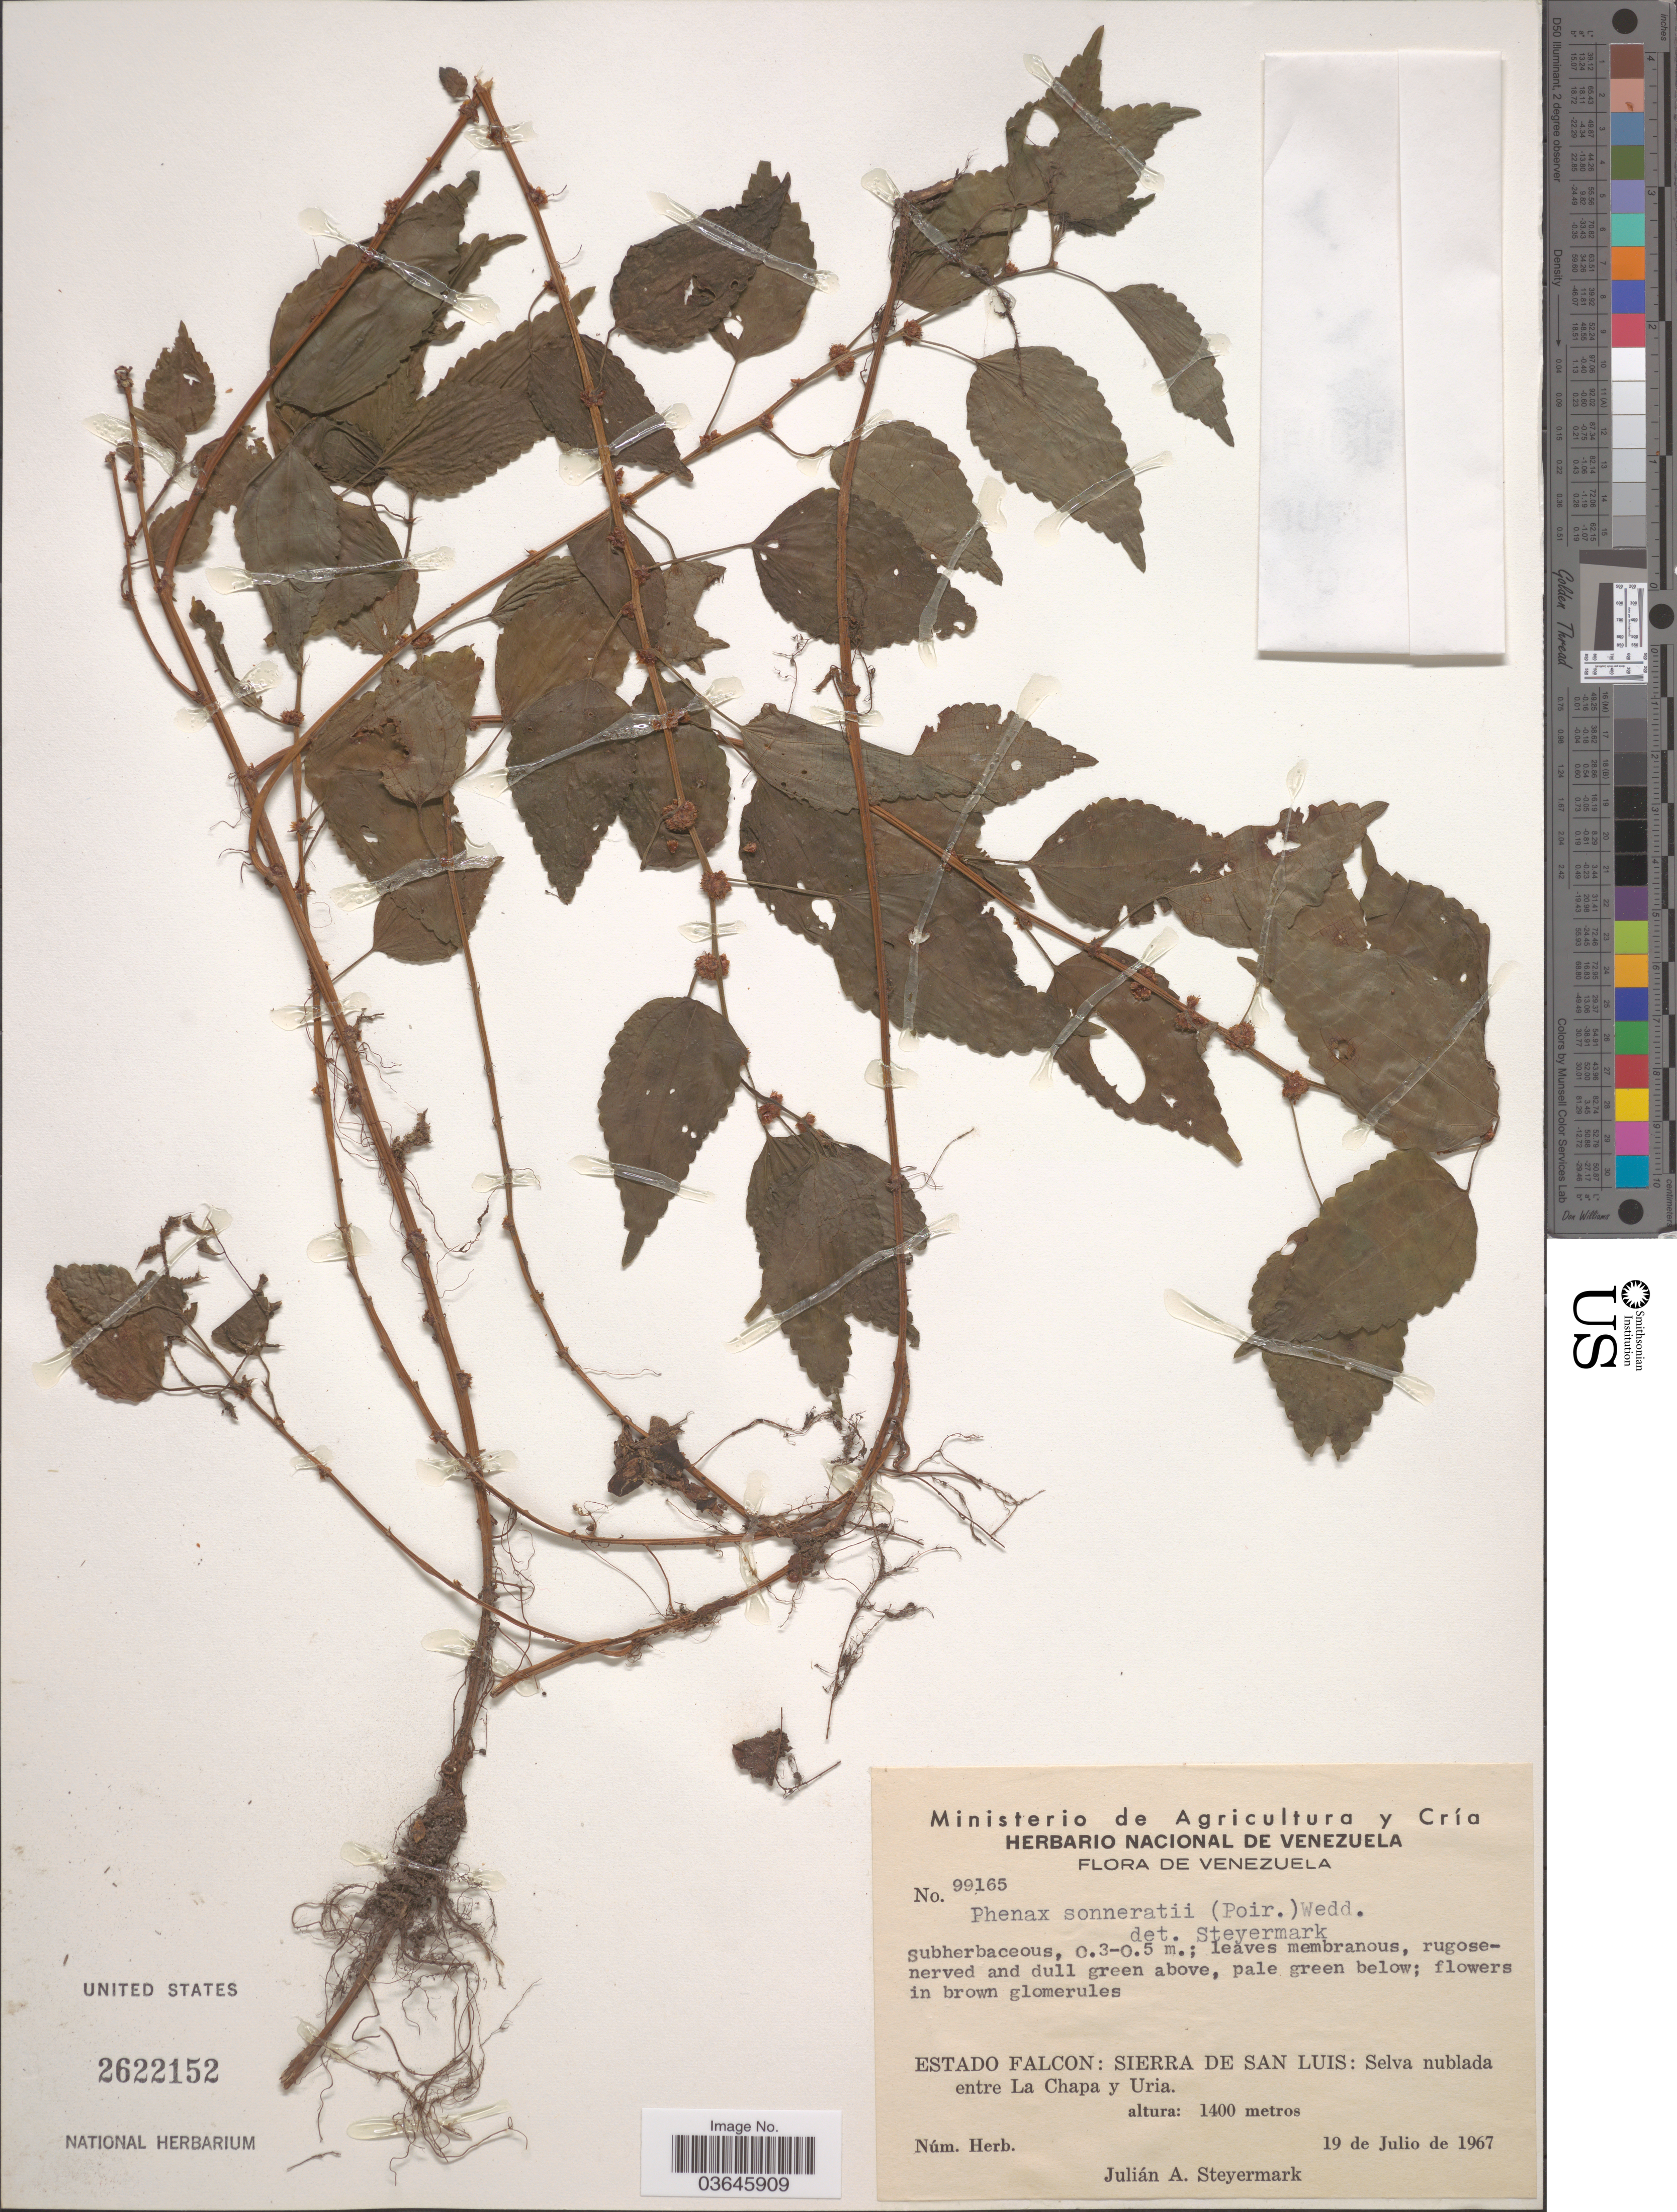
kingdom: Plantae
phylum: Tracheophyta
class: Magnoliopsida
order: Rosales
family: Urticaceae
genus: Phenax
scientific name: Phenax sonneratii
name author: (Poir.) Wedd.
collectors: J. Steyermark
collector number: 99165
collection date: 1967-07-19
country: Venezuela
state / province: Falcon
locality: Sierra de San Luis: Selva nublada entre La Chapa y Uria.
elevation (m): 1400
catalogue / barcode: US 2622152